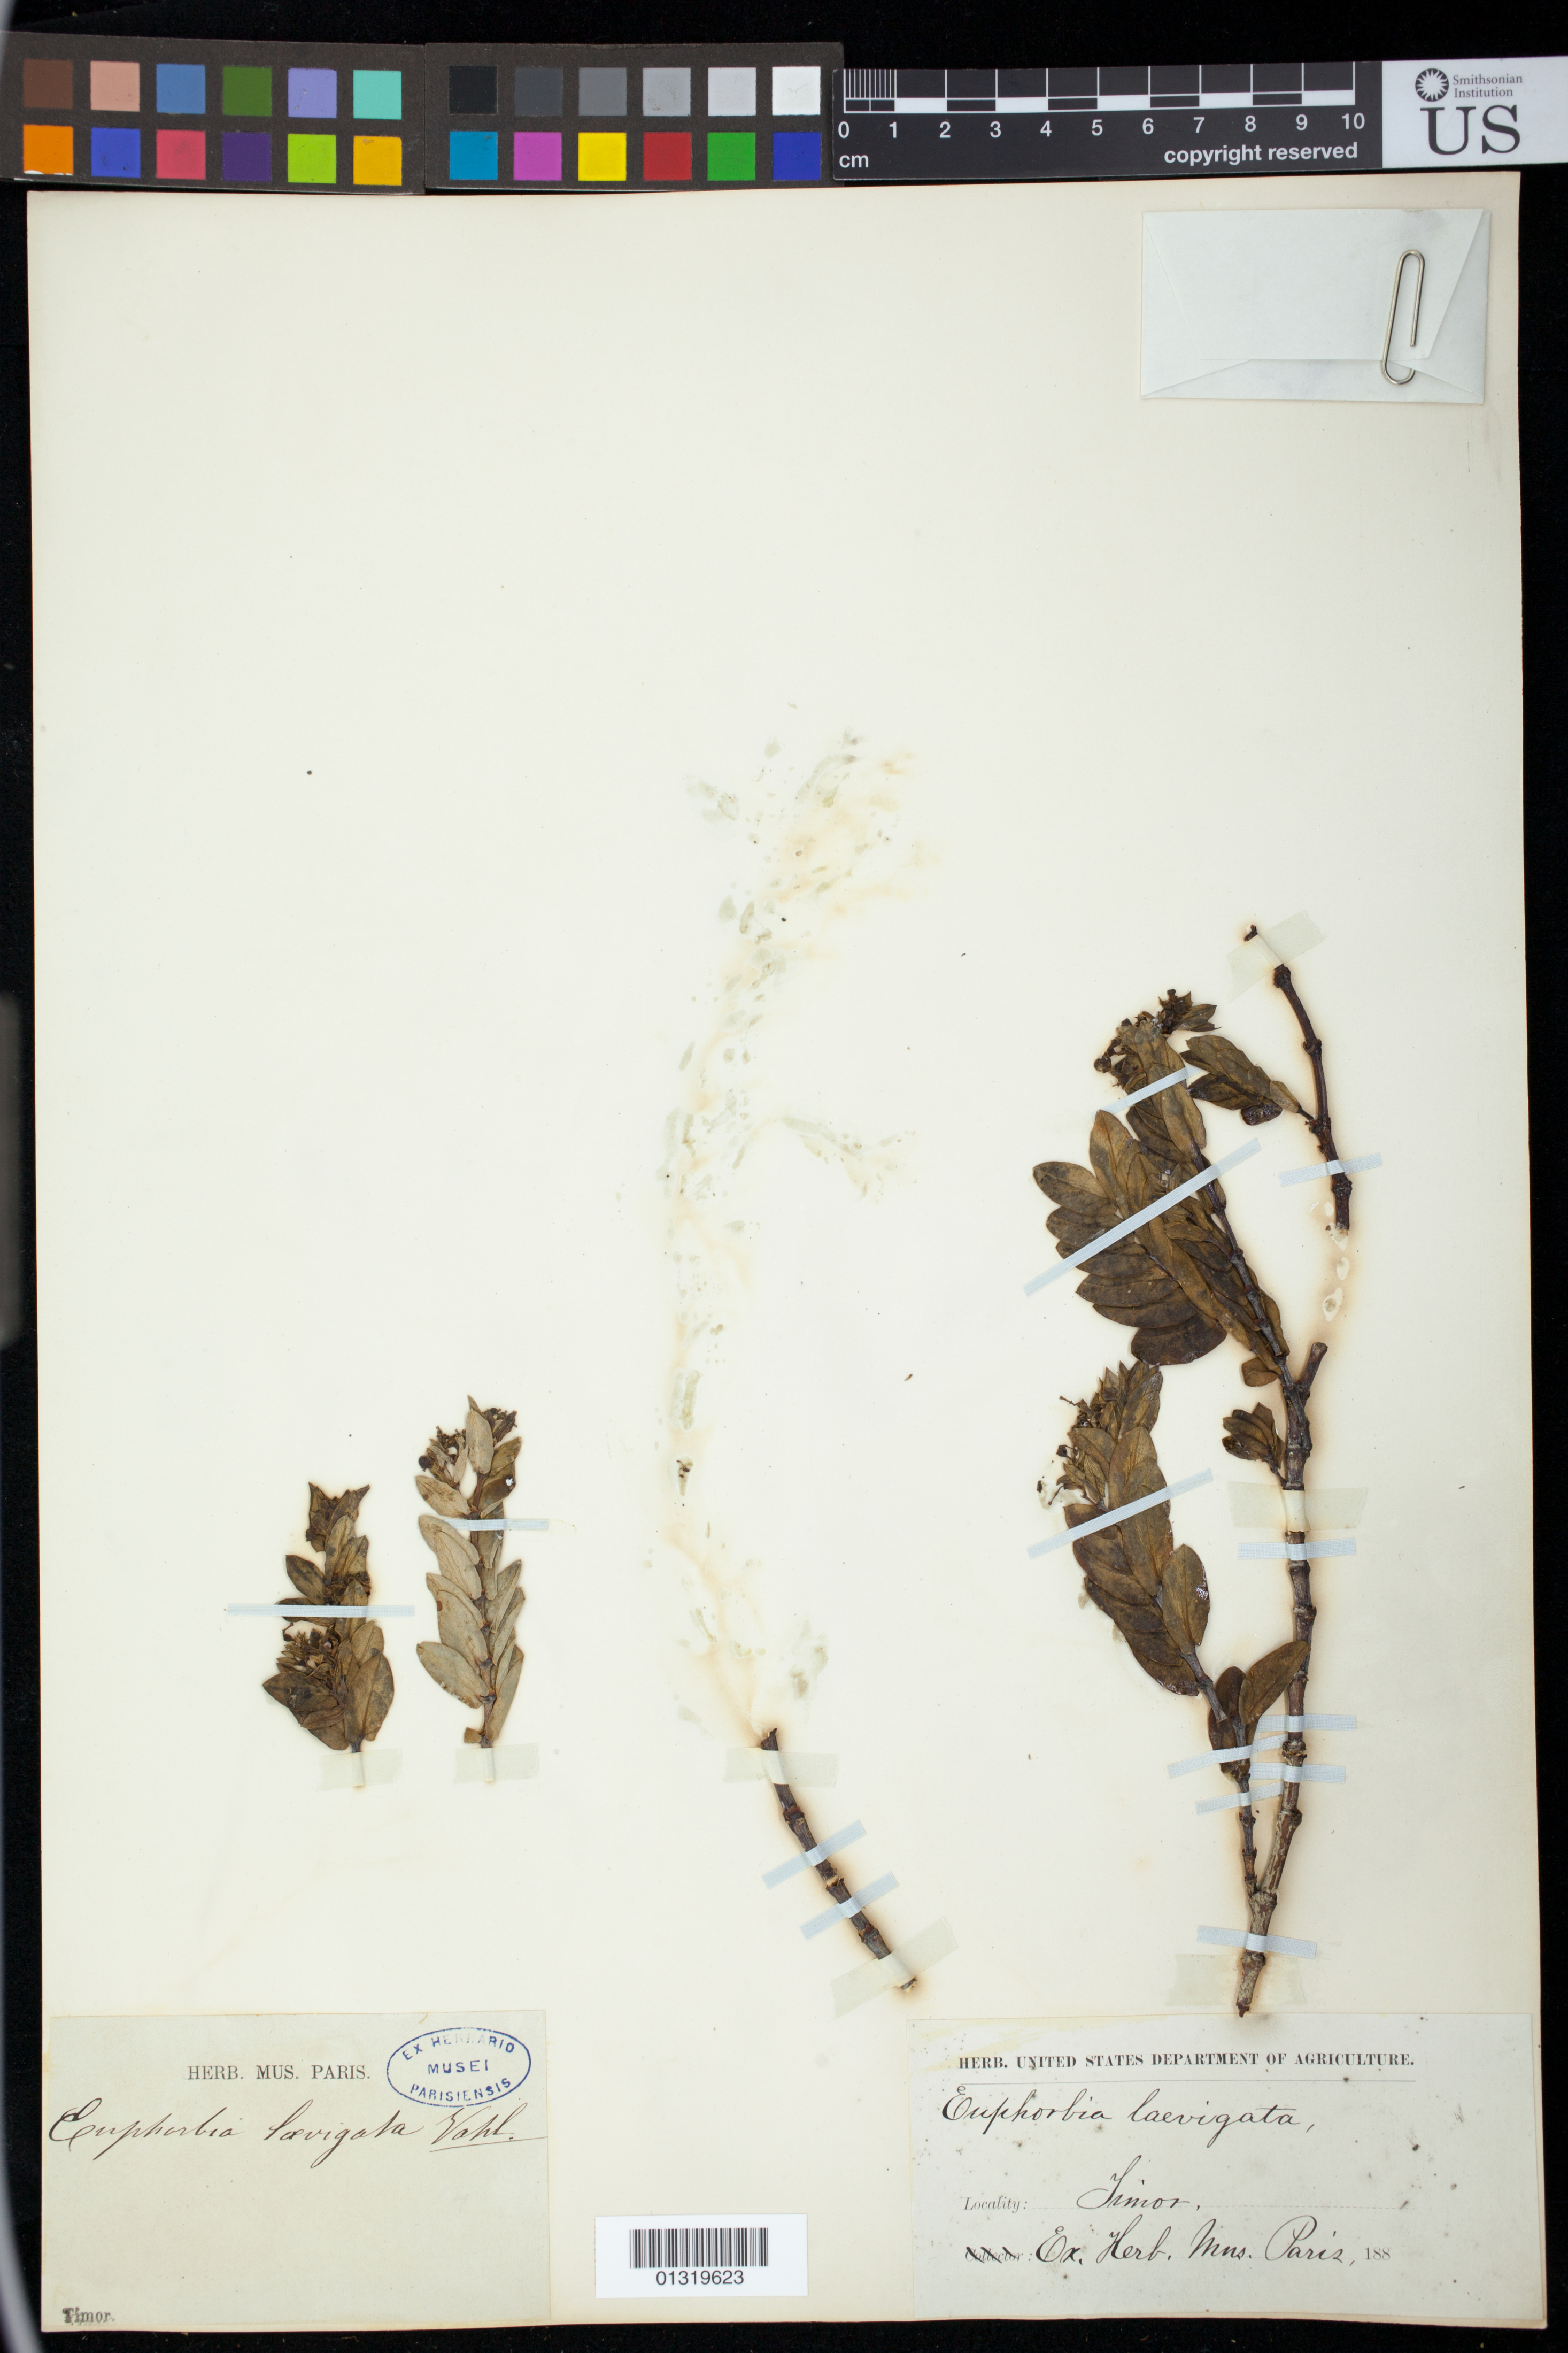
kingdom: Plantae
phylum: Tracheophyta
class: Magnoliopsida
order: Malpighiales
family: Euphorbiaceae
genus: Euphorbia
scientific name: Euphorbia pallens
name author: Dillwyn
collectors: ex herb. Mus. Paris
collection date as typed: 188-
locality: Timor